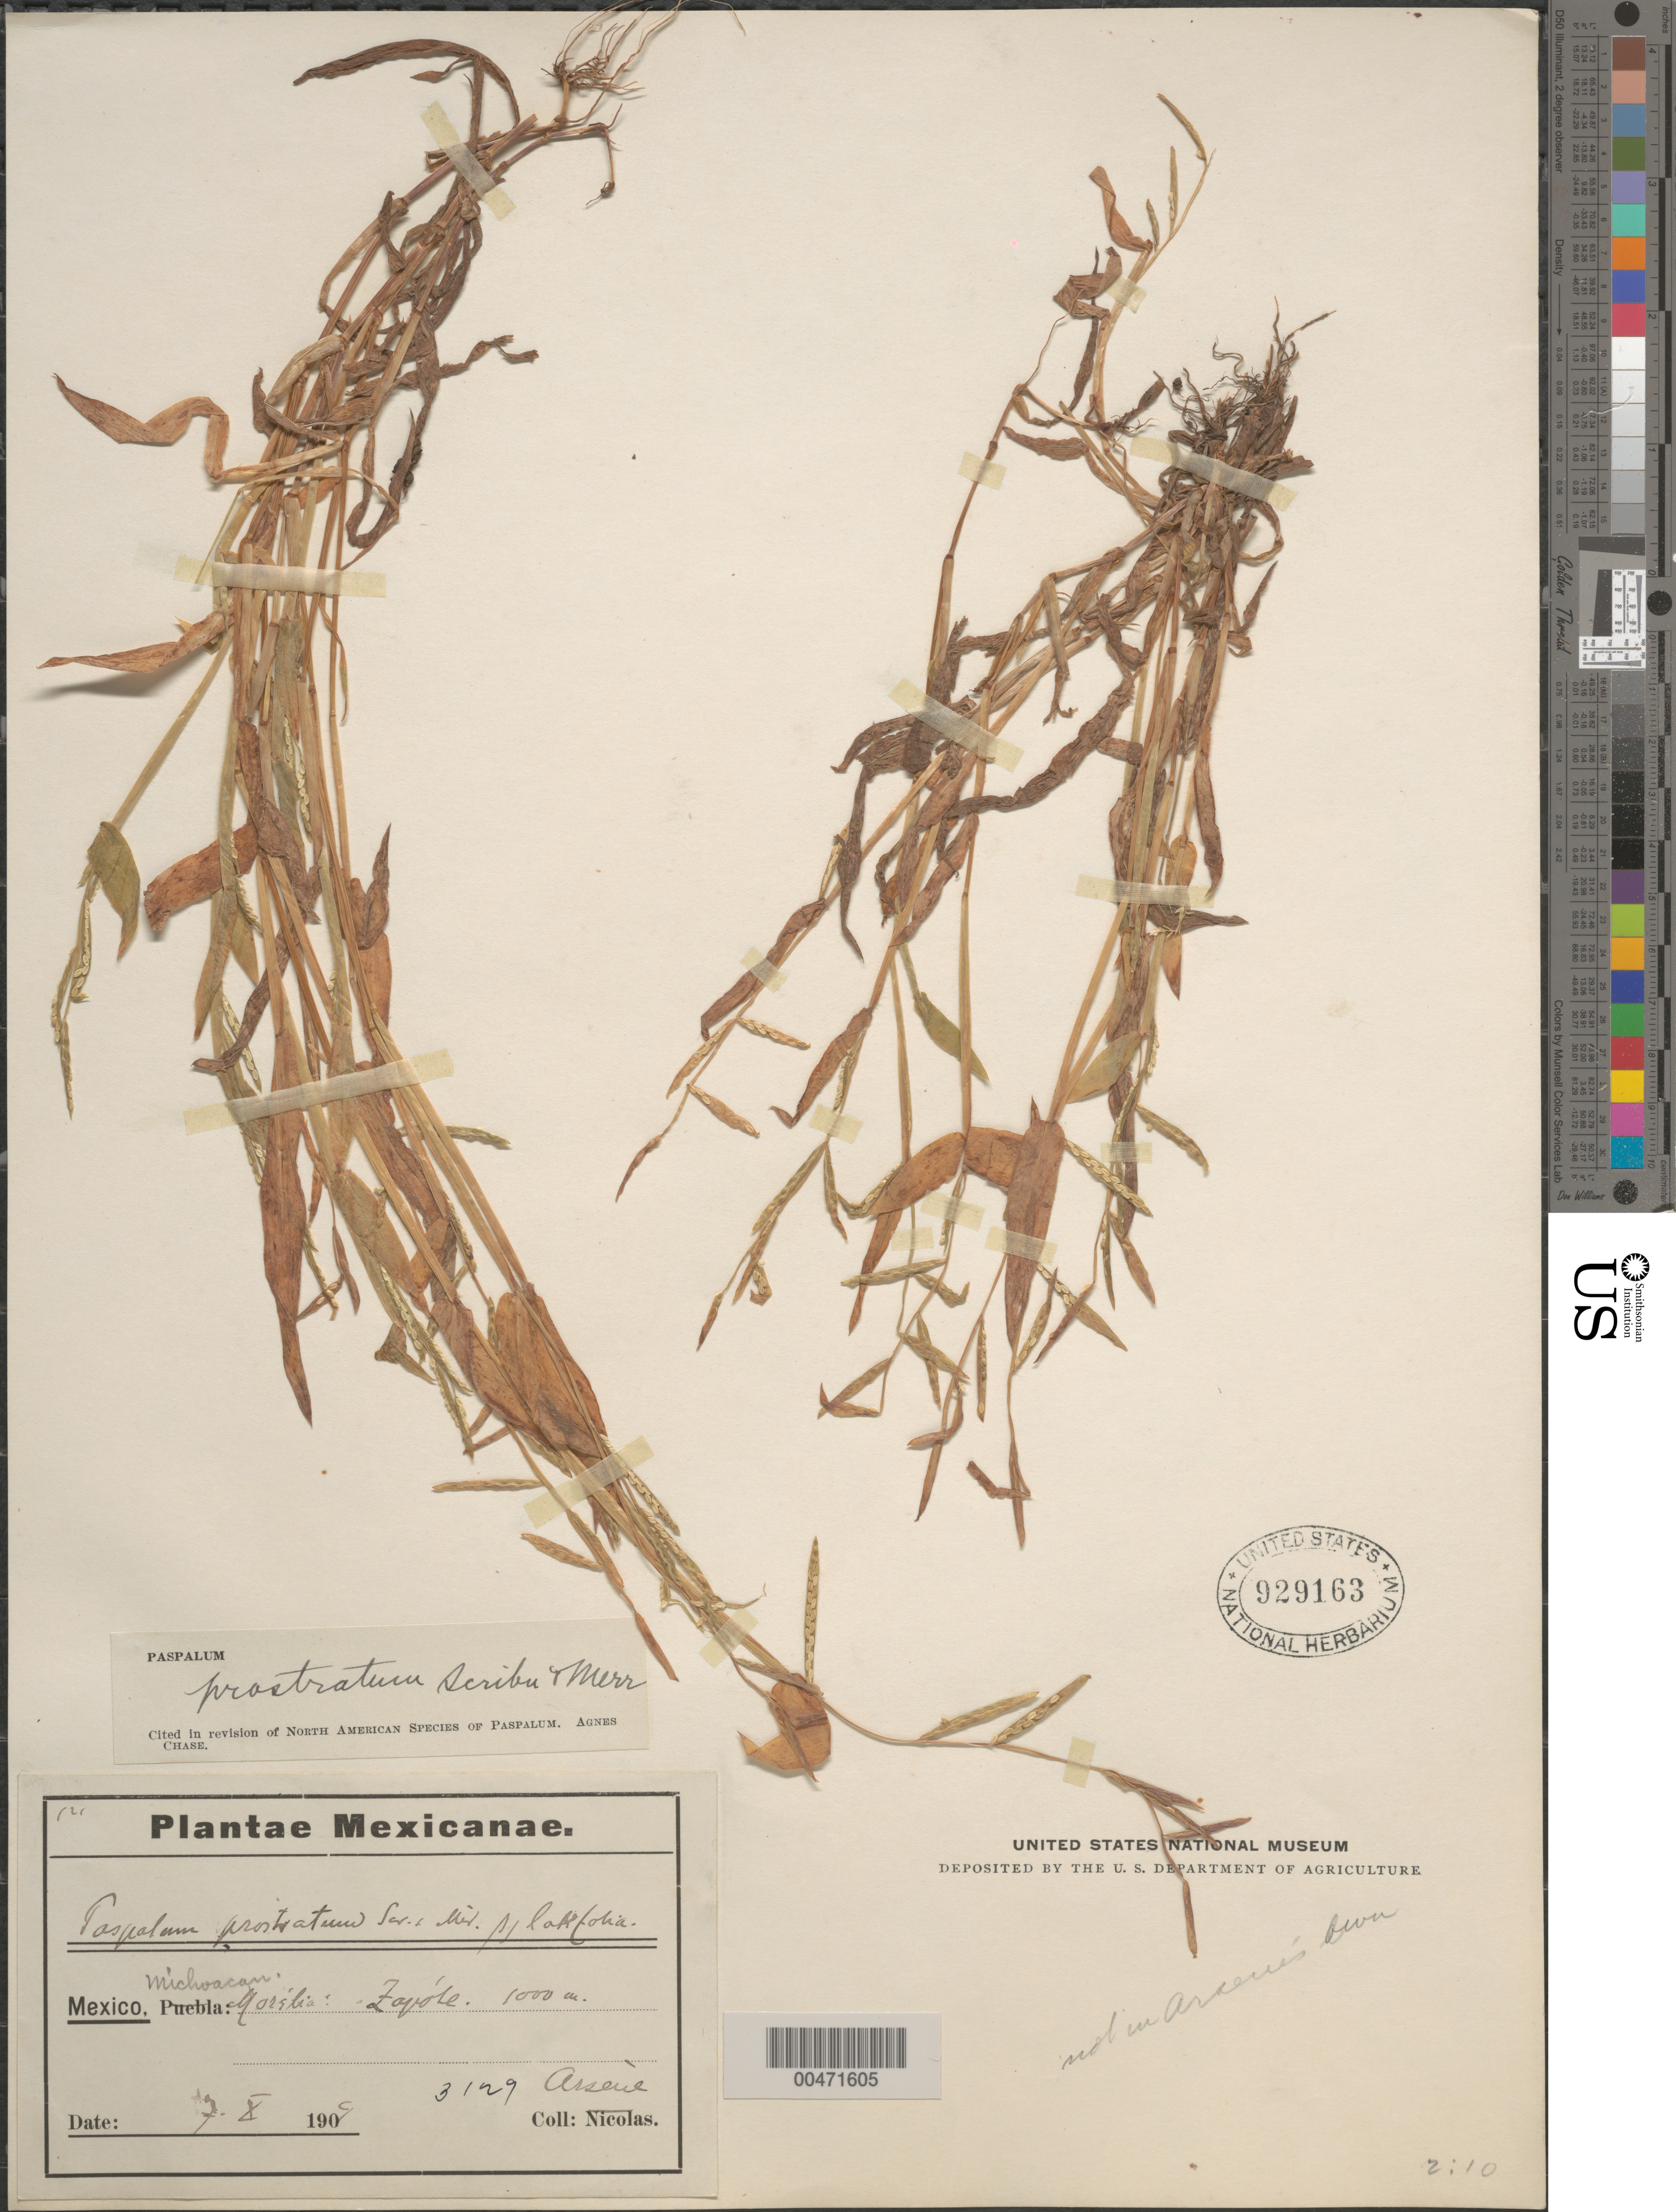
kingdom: Plantae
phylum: Tracheophyta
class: Liliopsida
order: Poales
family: Poaceae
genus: Paspalum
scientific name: Paspalum prostratum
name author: Scribn. & Merr.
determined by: Chase, [M.] Agnes, (US)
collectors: Bro. G. Arsène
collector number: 3129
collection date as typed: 7 Oct 1909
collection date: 1909-10-07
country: Mexico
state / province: Michoacán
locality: Morelia, Zapote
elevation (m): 1000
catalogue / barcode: US 929163